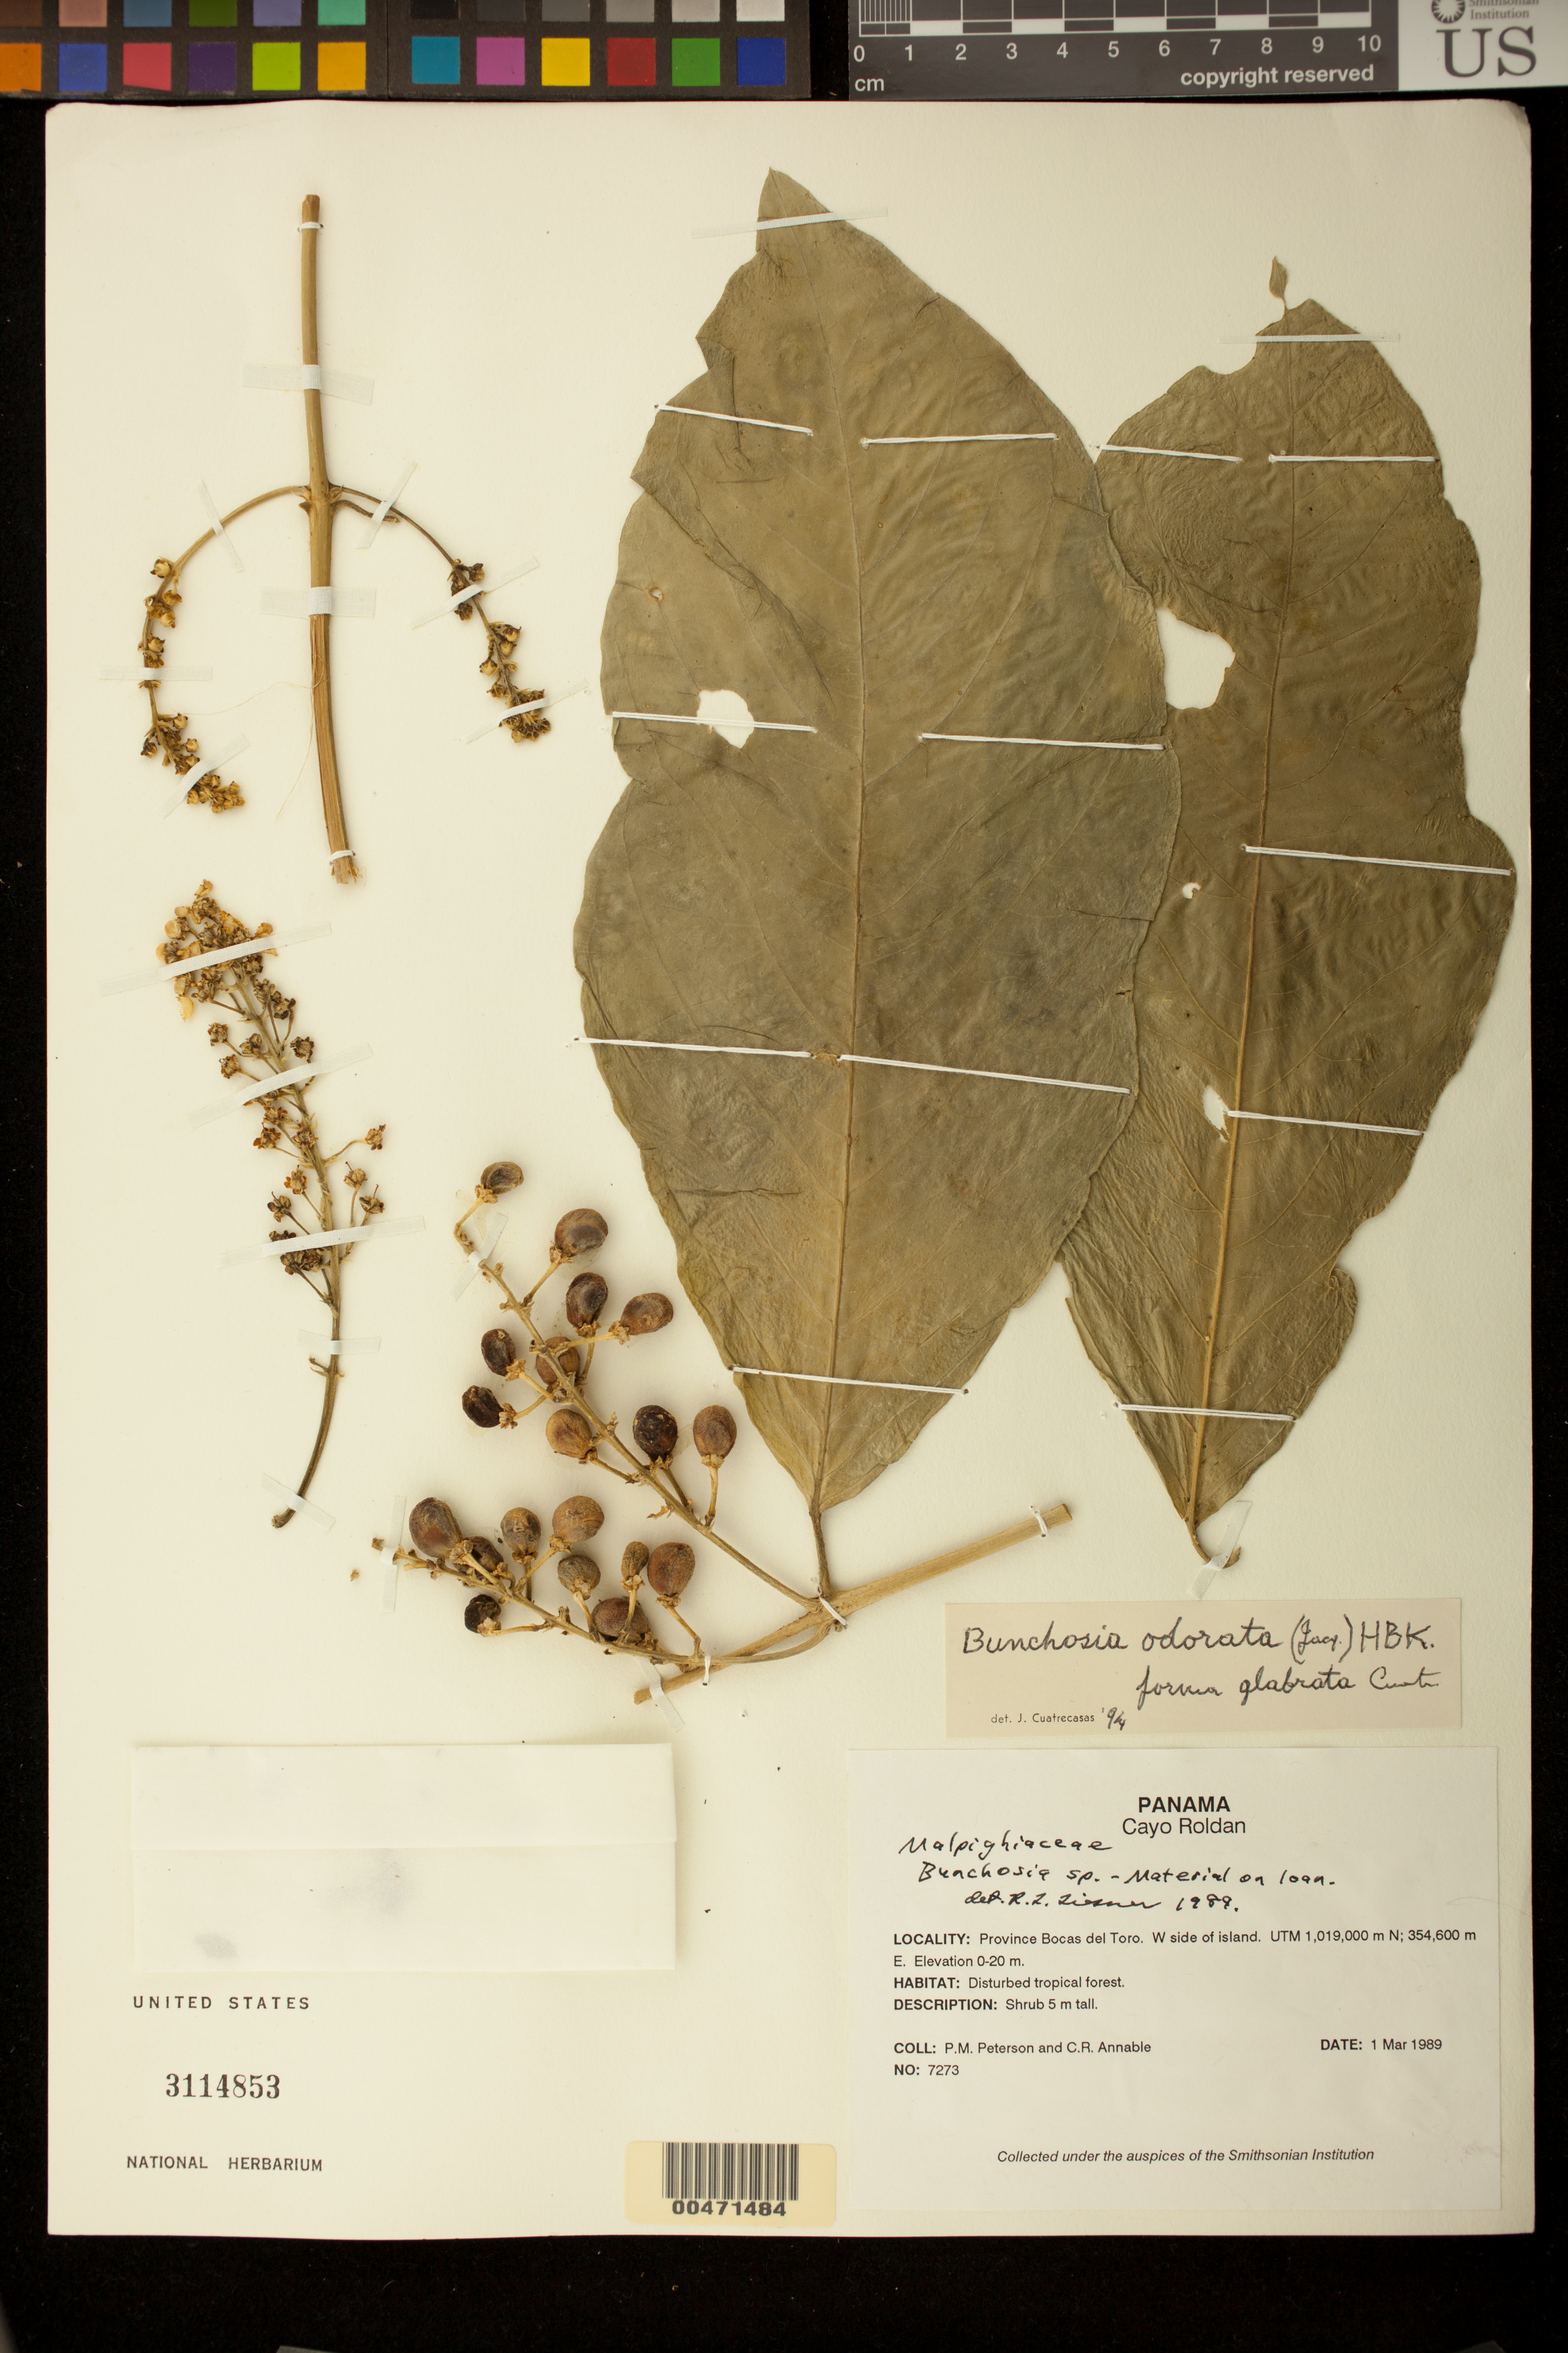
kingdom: Plantae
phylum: Tracheophyta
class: Magnoliopsida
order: Malpighiales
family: Malpighiaceae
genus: Bunchosia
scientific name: Bunchosia odorata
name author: (Jacq.) DC.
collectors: P. M. Peterson & C. R. Annable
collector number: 7273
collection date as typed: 01 Mar 1989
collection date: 1989-03-01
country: Panama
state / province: Bocas del Toro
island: Cayo Roldan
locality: W side of island. UTM 1,019,000 m N, 354,600 m E.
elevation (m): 0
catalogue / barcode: US 3114853